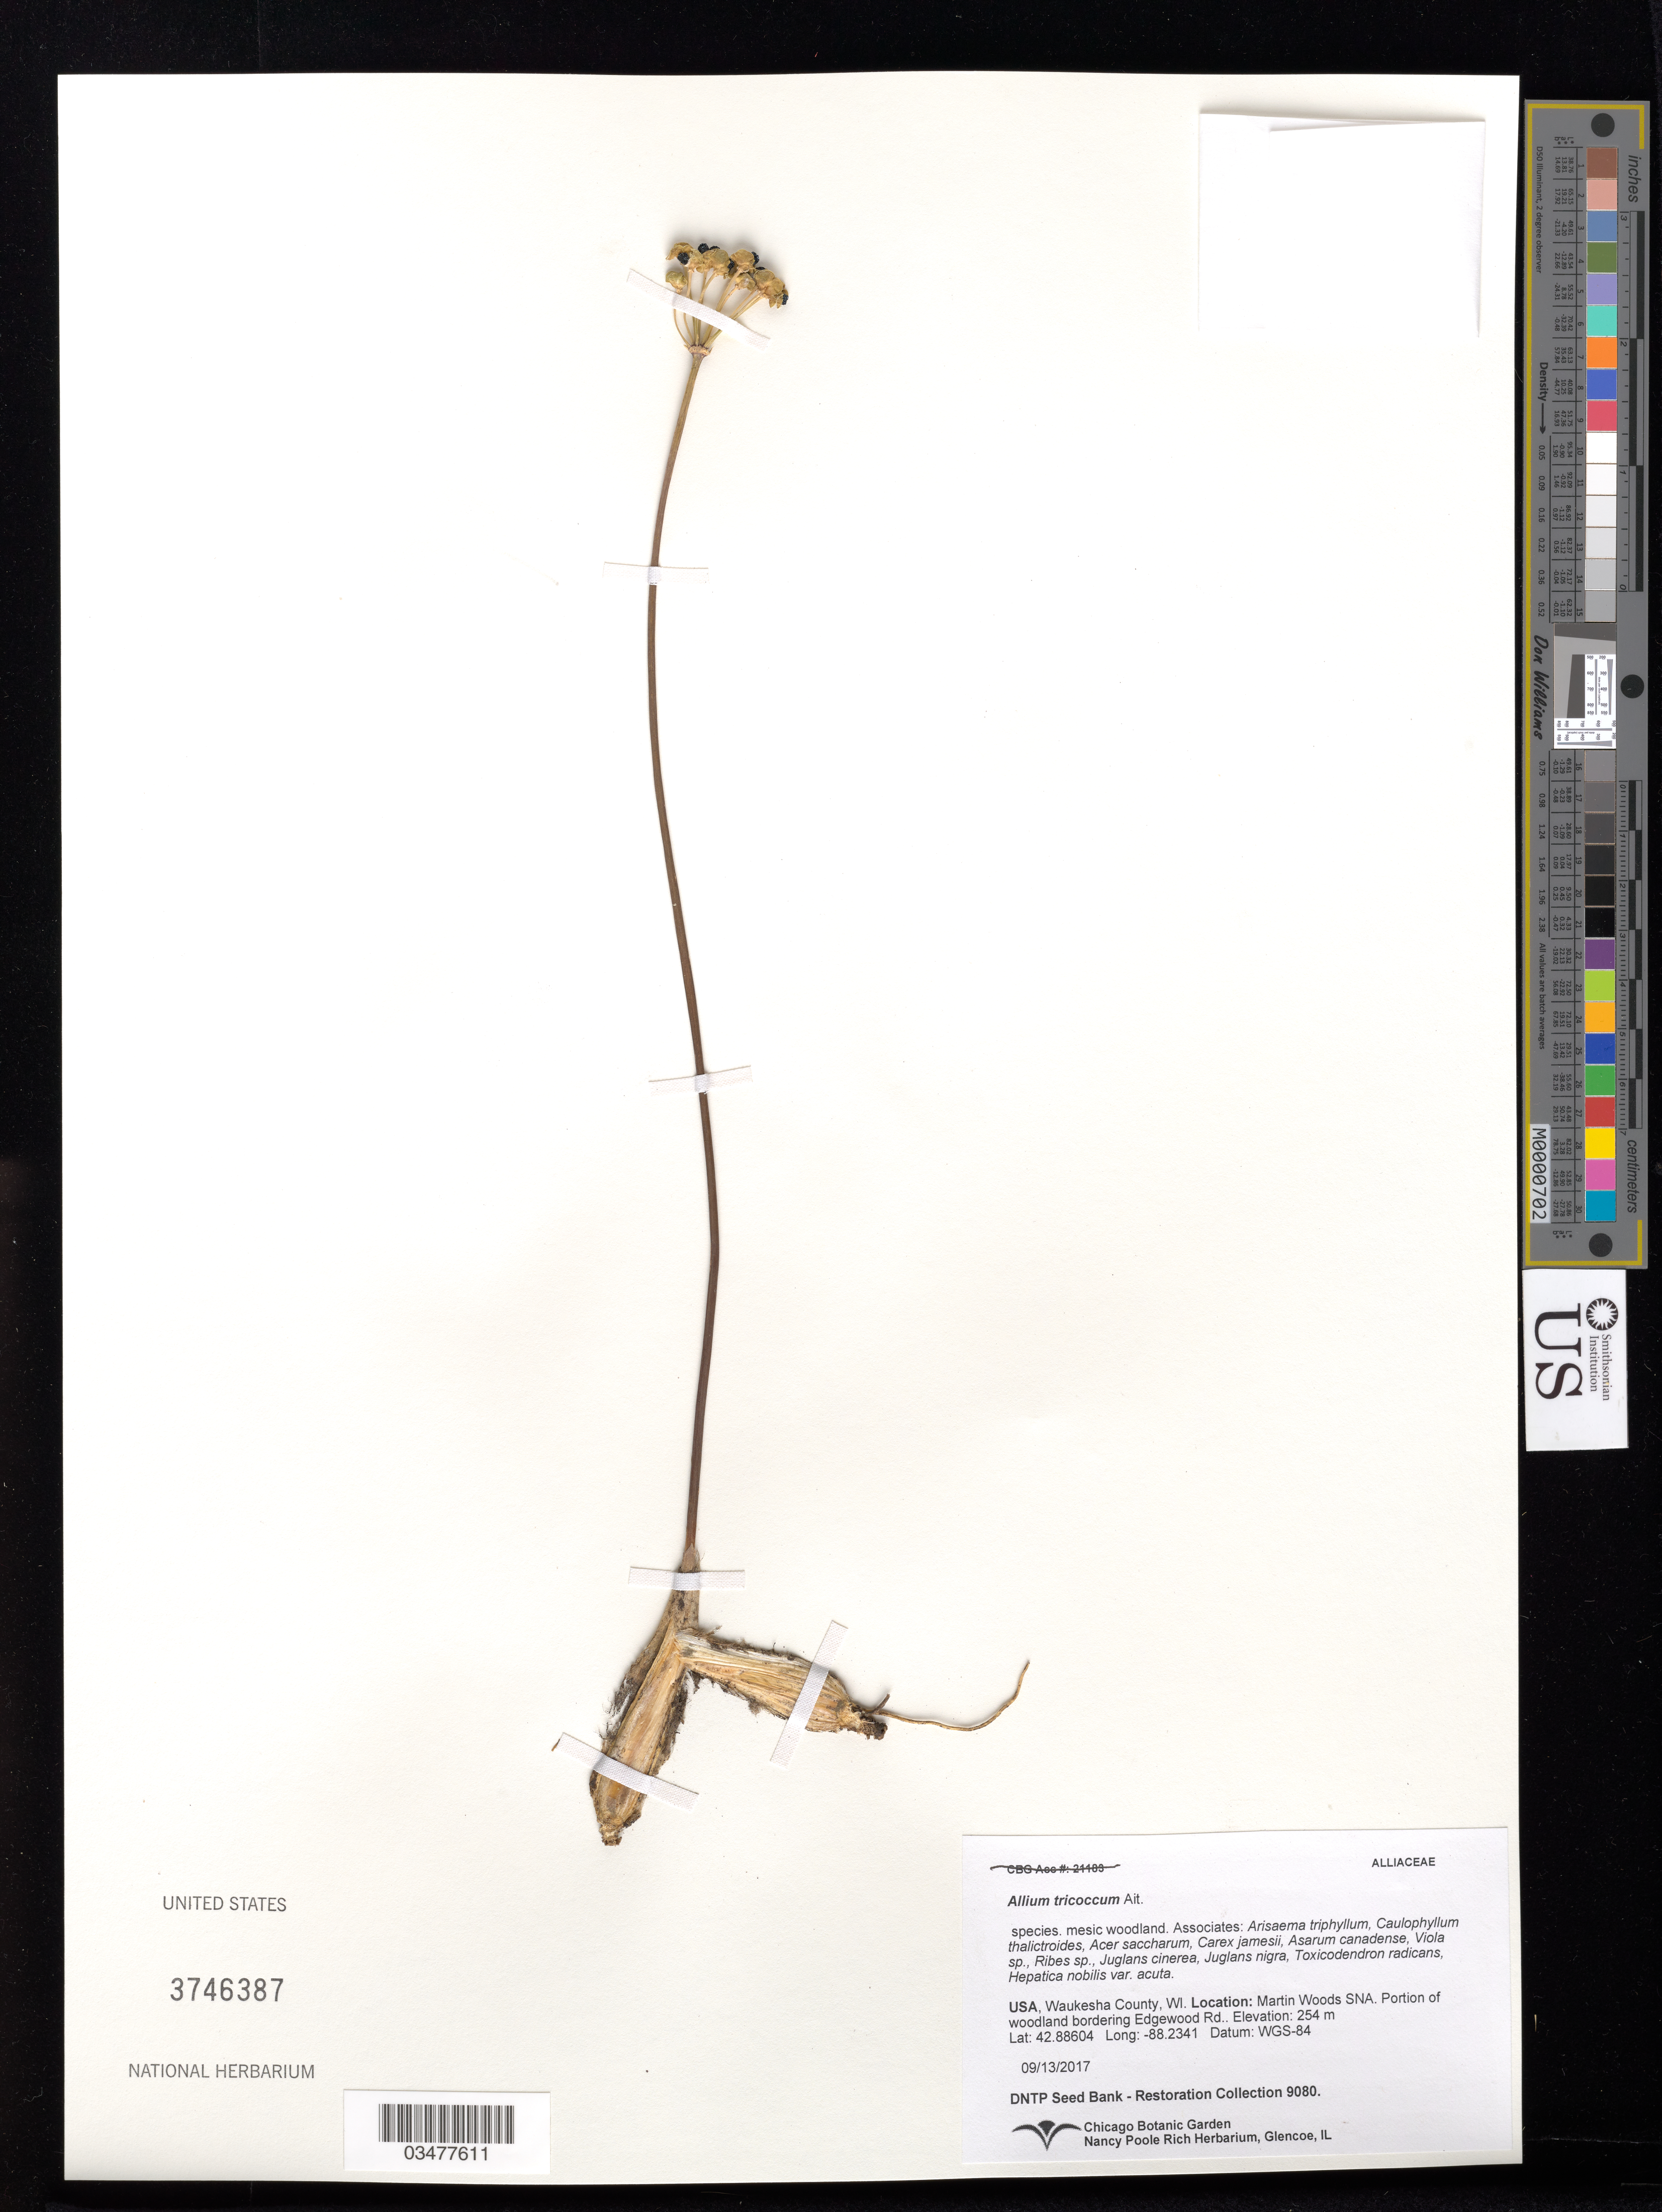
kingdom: Plantae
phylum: Tracheophyta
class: Liliopsida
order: Asparagales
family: Amaryllidaceae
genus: Allium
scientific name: Allium tricoccum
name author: Aiton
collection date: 2017-09-13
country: United States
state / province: Wisconsin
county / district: Waukesha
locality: Martin Woods SNA, Portion of mesic woodland closest to Edgewood Road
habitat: Mesic woodland. With Carex jamesii, Viola sp., Ribes sp., ect.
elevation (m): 77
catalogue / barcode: US 3746387